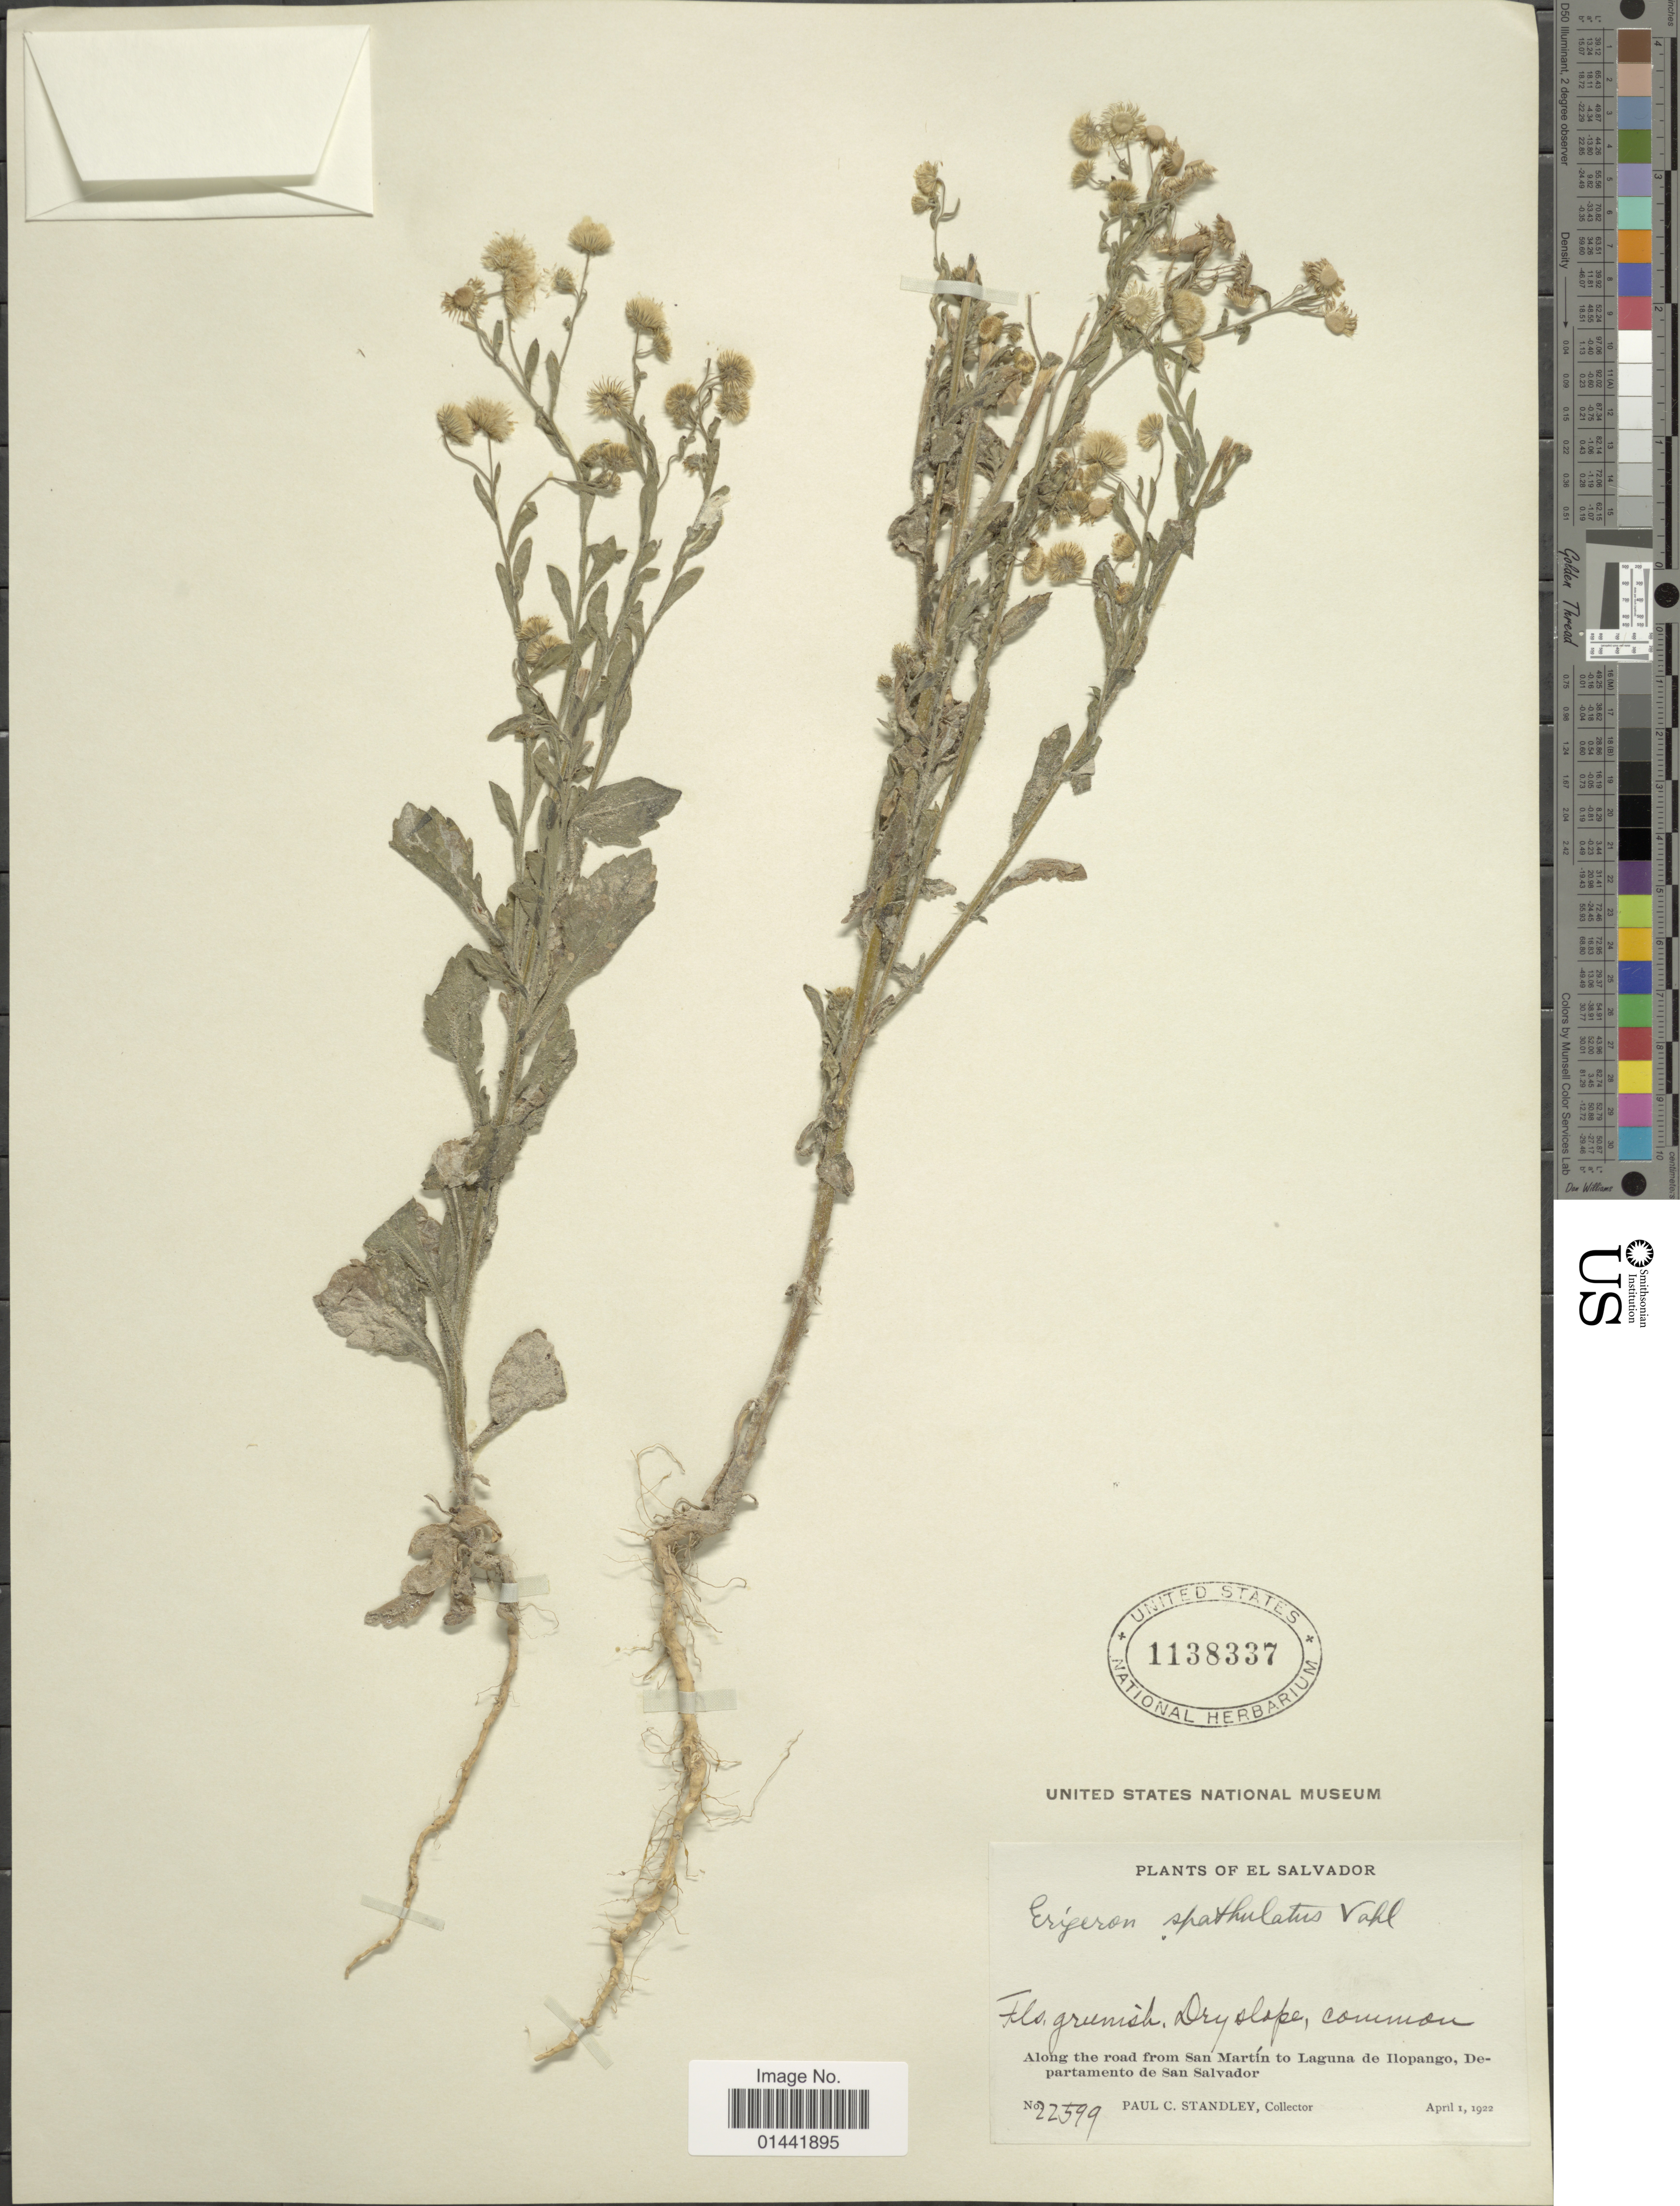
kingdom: Plantae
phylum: Tracheophyta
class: Magnoliopsida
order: Asterales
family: Asteraceae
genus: Erigeron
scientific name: Erigeron spathulatus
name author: Vahl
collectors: P. C. Standley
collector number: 22599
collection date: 1922-04-01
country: El Salvador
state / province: San Salvador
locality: Dry slope, common, along the road from San Martín to Laguna de Ilopango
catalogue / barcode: US 1138337